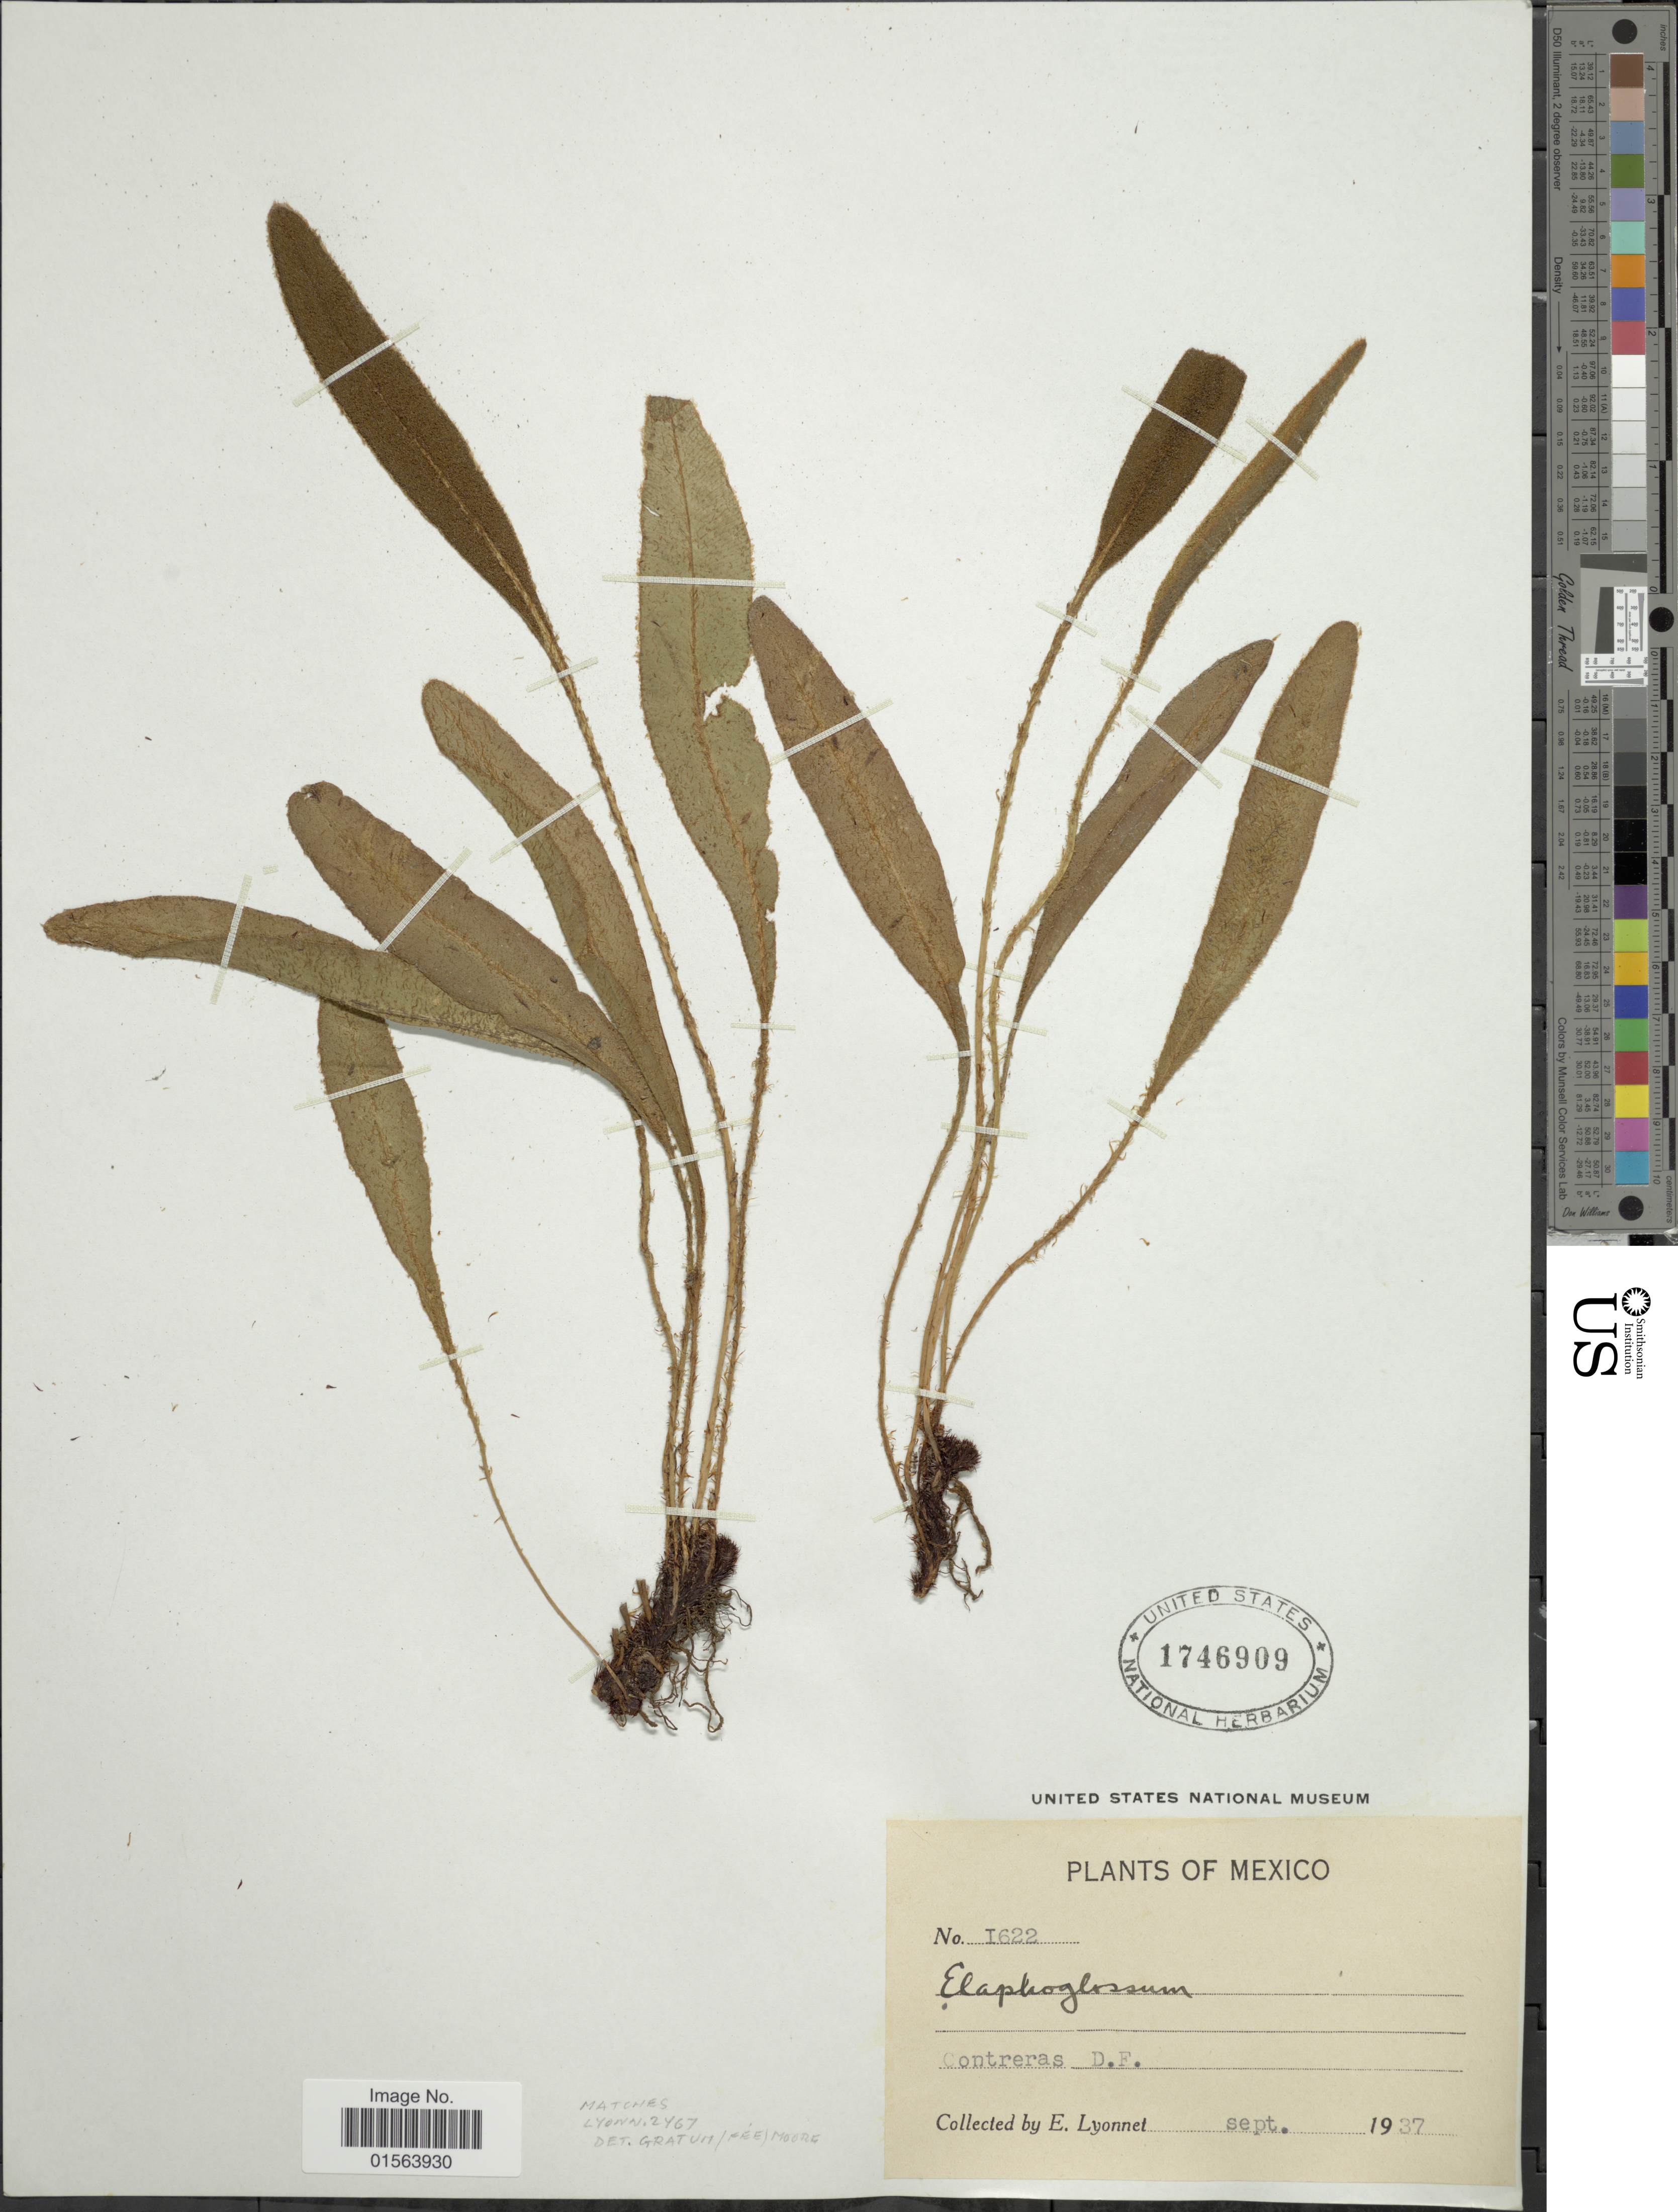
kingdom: Plantae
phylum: Tracheophyta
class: Polypodiopsida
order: Polypodiales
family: Dryopteridaceae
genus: Elaphoglossum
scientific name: Elaphoglossum gratum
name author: (Fée) T. Moore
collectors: E. Lyonnet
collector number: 1622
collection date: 1937-09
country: Mexico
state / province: Distrito Federal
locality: Contreras, D. F.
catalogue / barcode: US 1746909